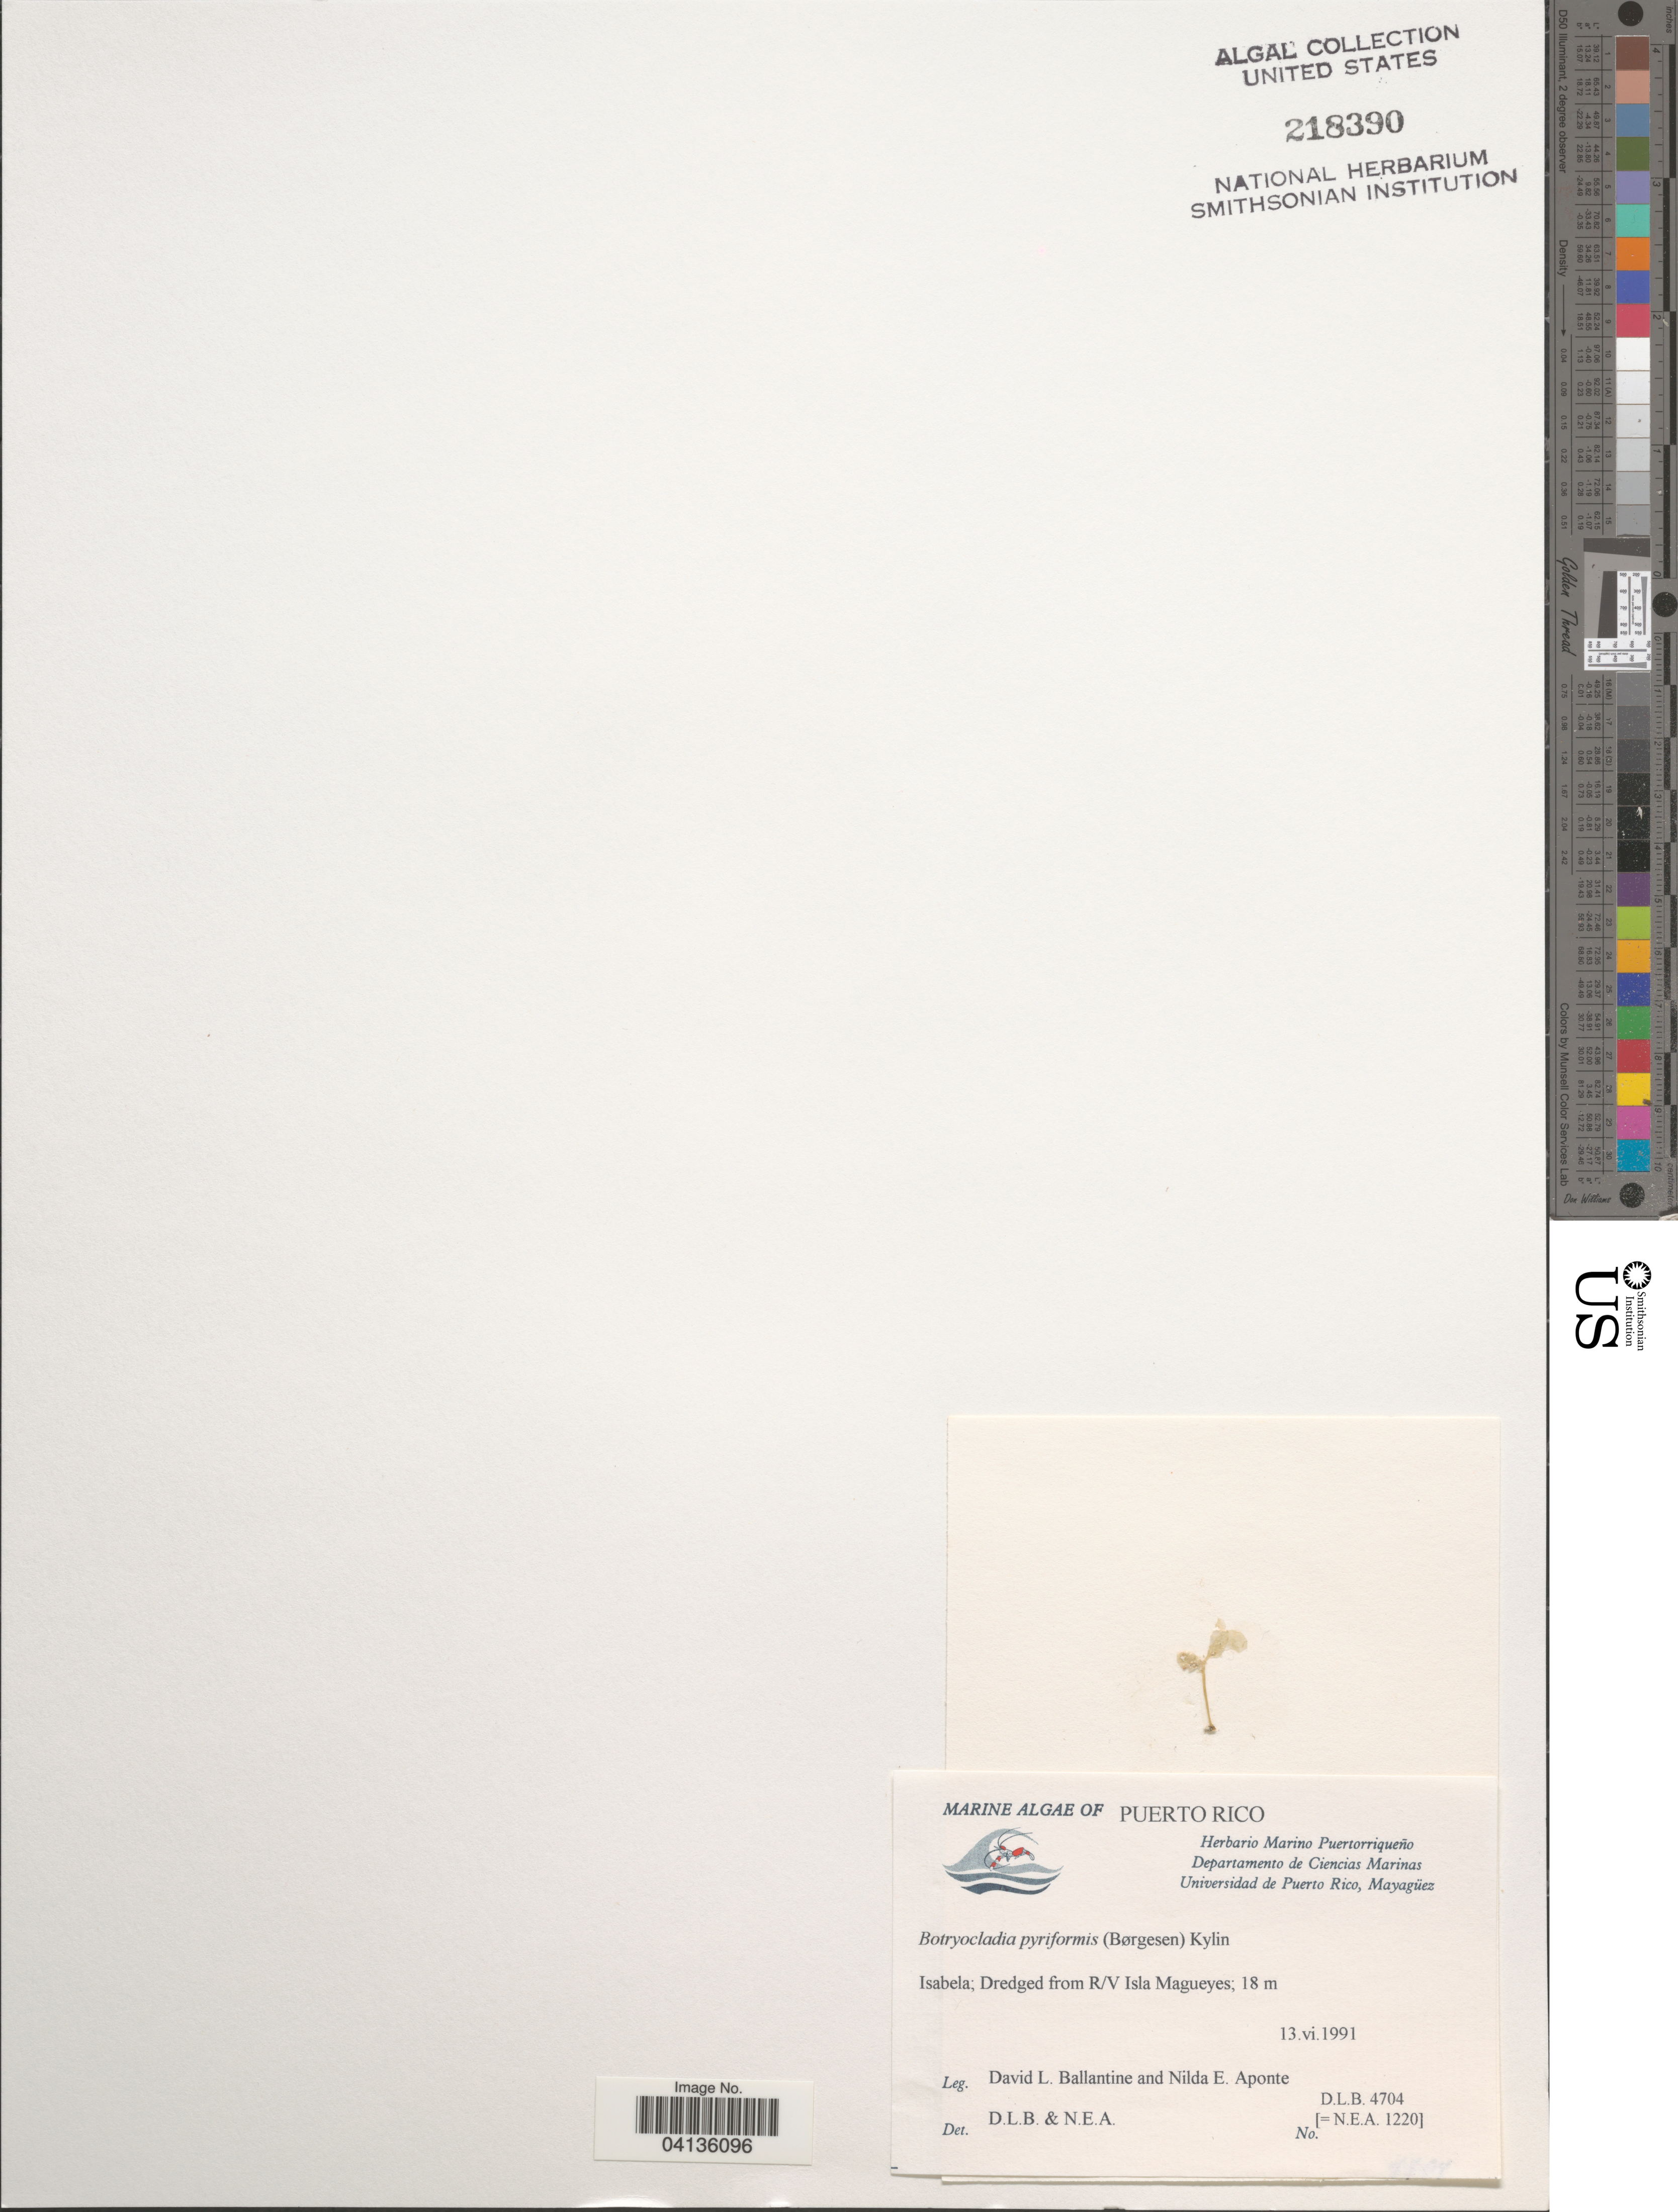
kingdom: Plantae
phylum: Rhodophyta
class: Florideophyceae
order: Rhodymeniales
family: Rhodymeniaceae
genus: Botryocladia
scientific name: Botryocladia pyriformis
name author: (Børgesen) Kylin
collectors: D.L. Ballantine & N. E. Aponte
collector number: D.L.B. 4704/[=N.E.A. 1220]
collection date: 1991-06-13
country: Puerto Rico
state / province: Isabela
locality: Dredged from R/V Isla Magueyes.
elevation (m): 18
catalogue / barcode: US 218390